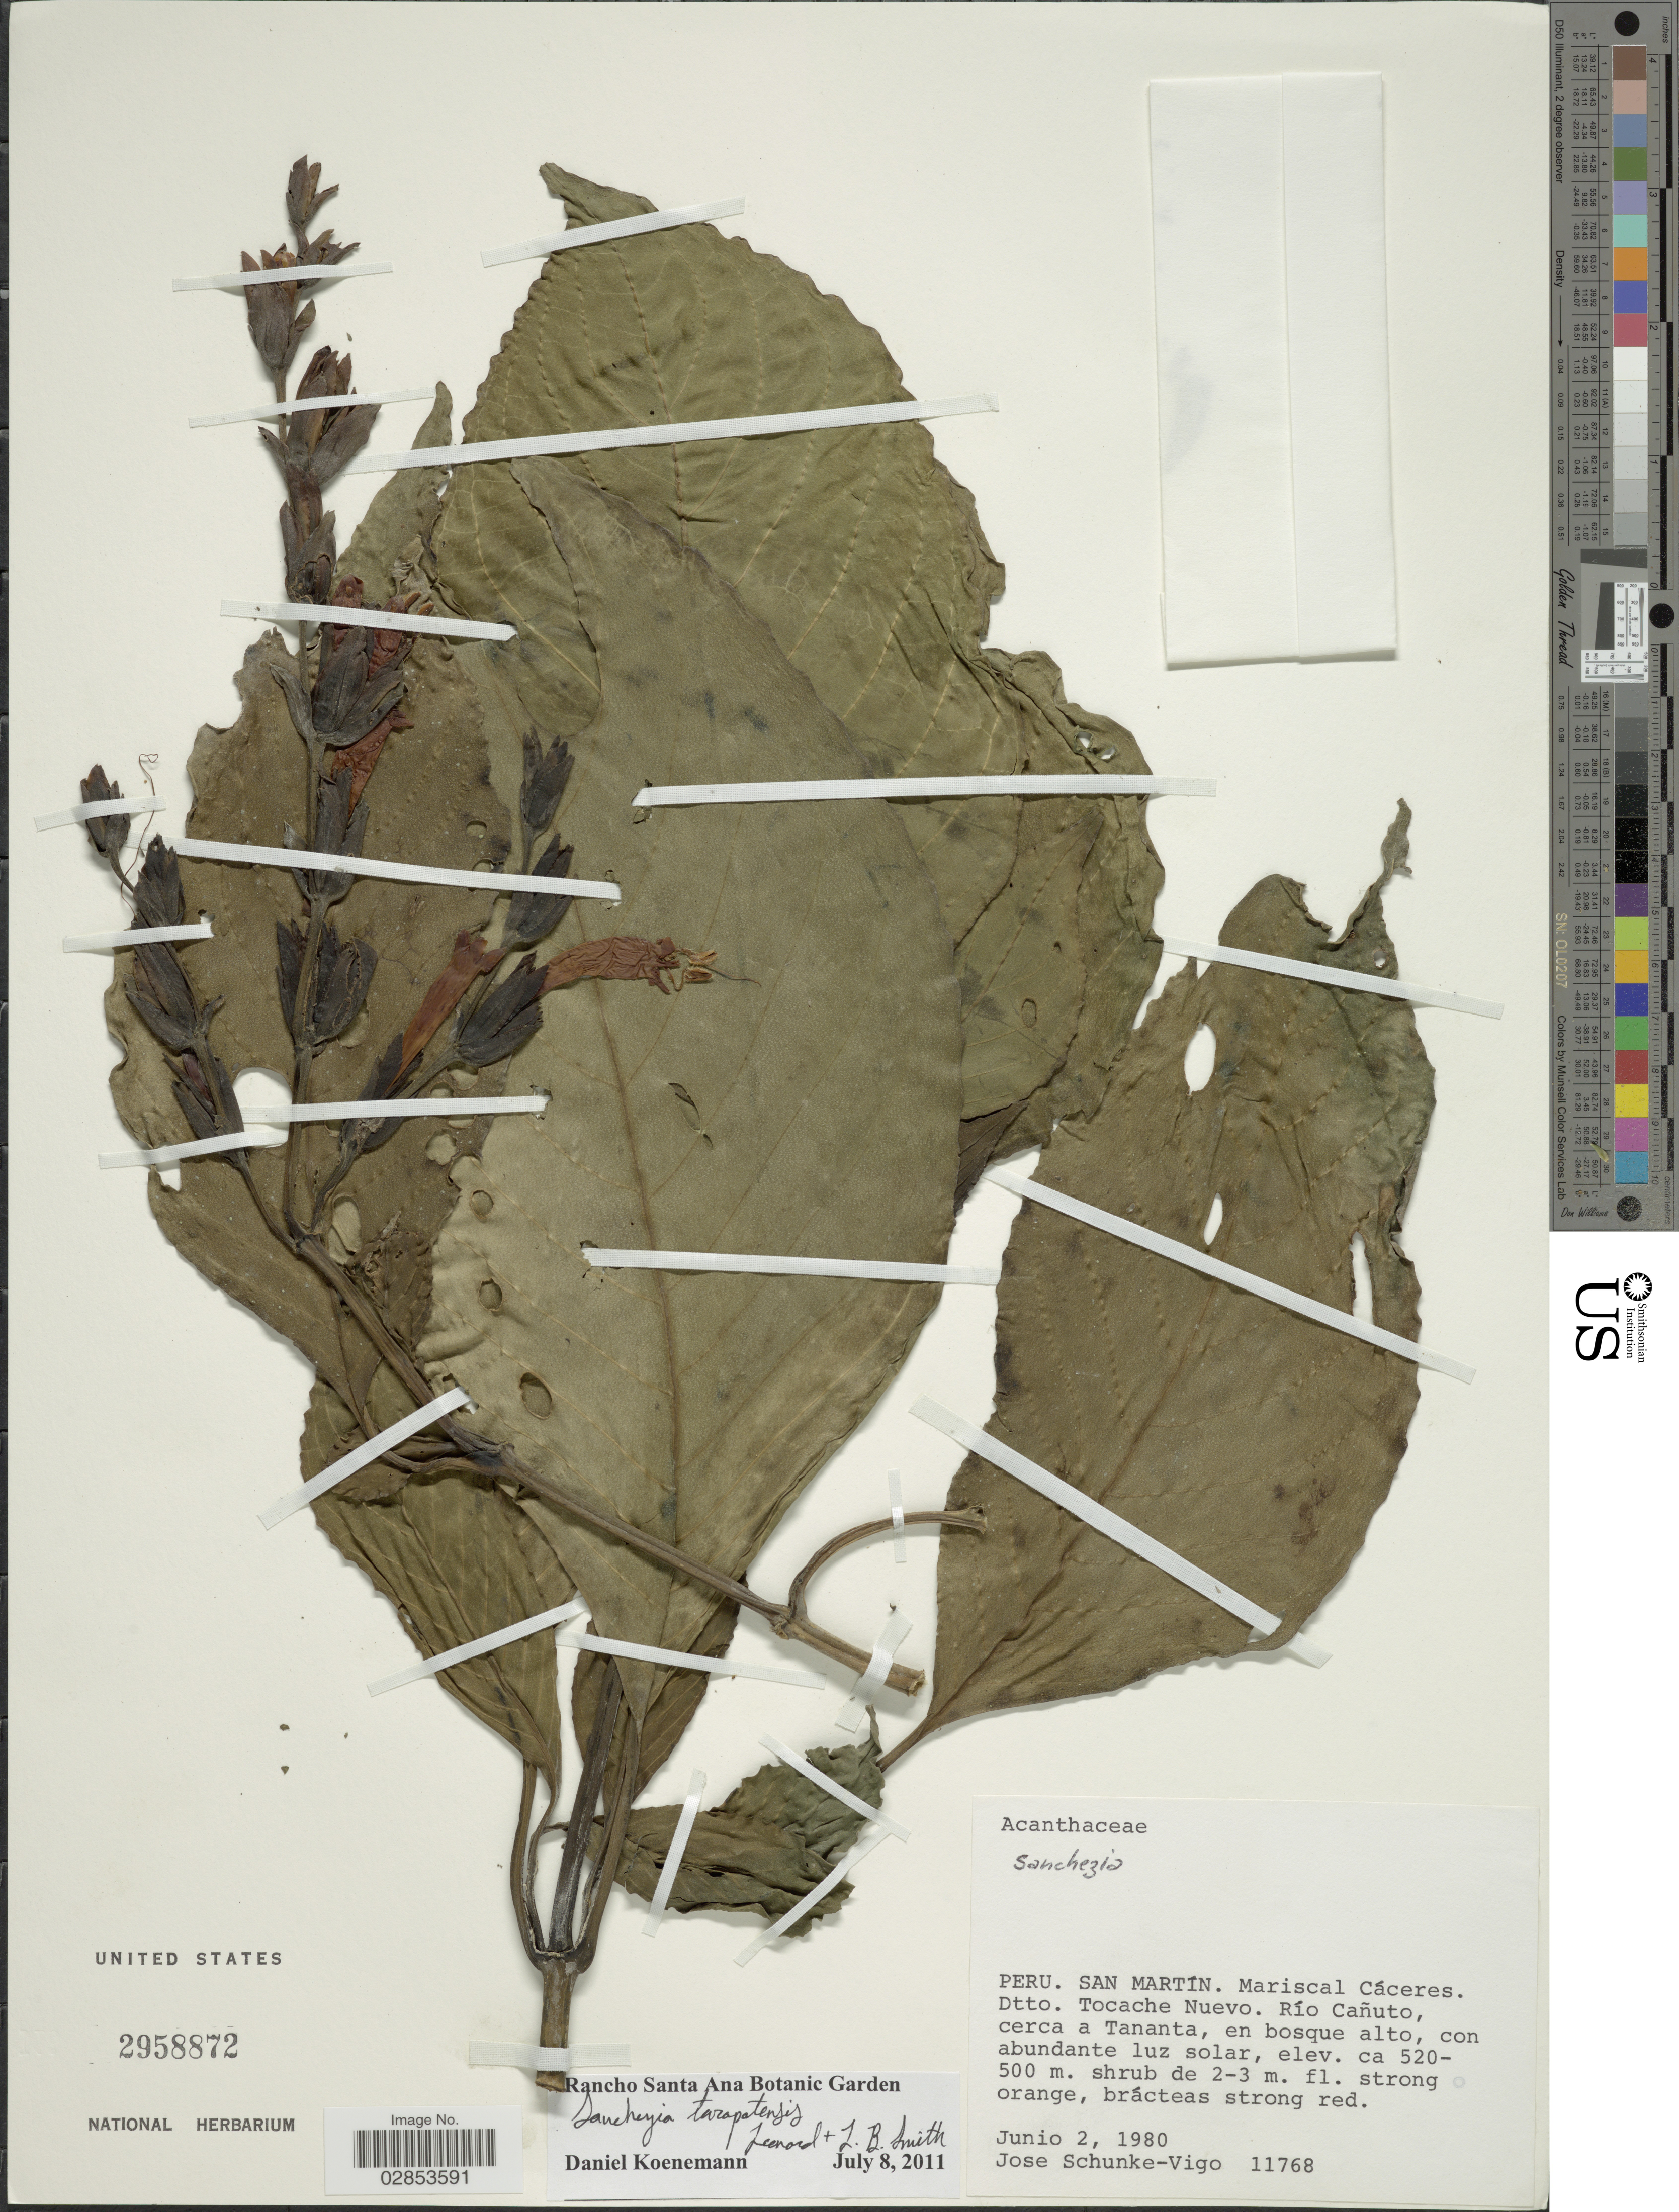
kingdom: Plantae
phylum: Tracheophyta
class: Magnoliopsida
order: Lamiales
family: Acanthaceae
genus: Sanchezia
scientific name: Sanchezia loranthifolia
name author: Lindau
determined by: Azevedo, Igor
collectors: J. Schunke Vigo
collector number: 11768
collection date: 1980-06-02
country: Peru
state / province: San Martín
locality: Mariscal Cáceres. Dtto. Tocache Nuevo. Río Cañuto, cerca a Tananta.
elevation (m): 500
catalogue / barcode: US 2958872